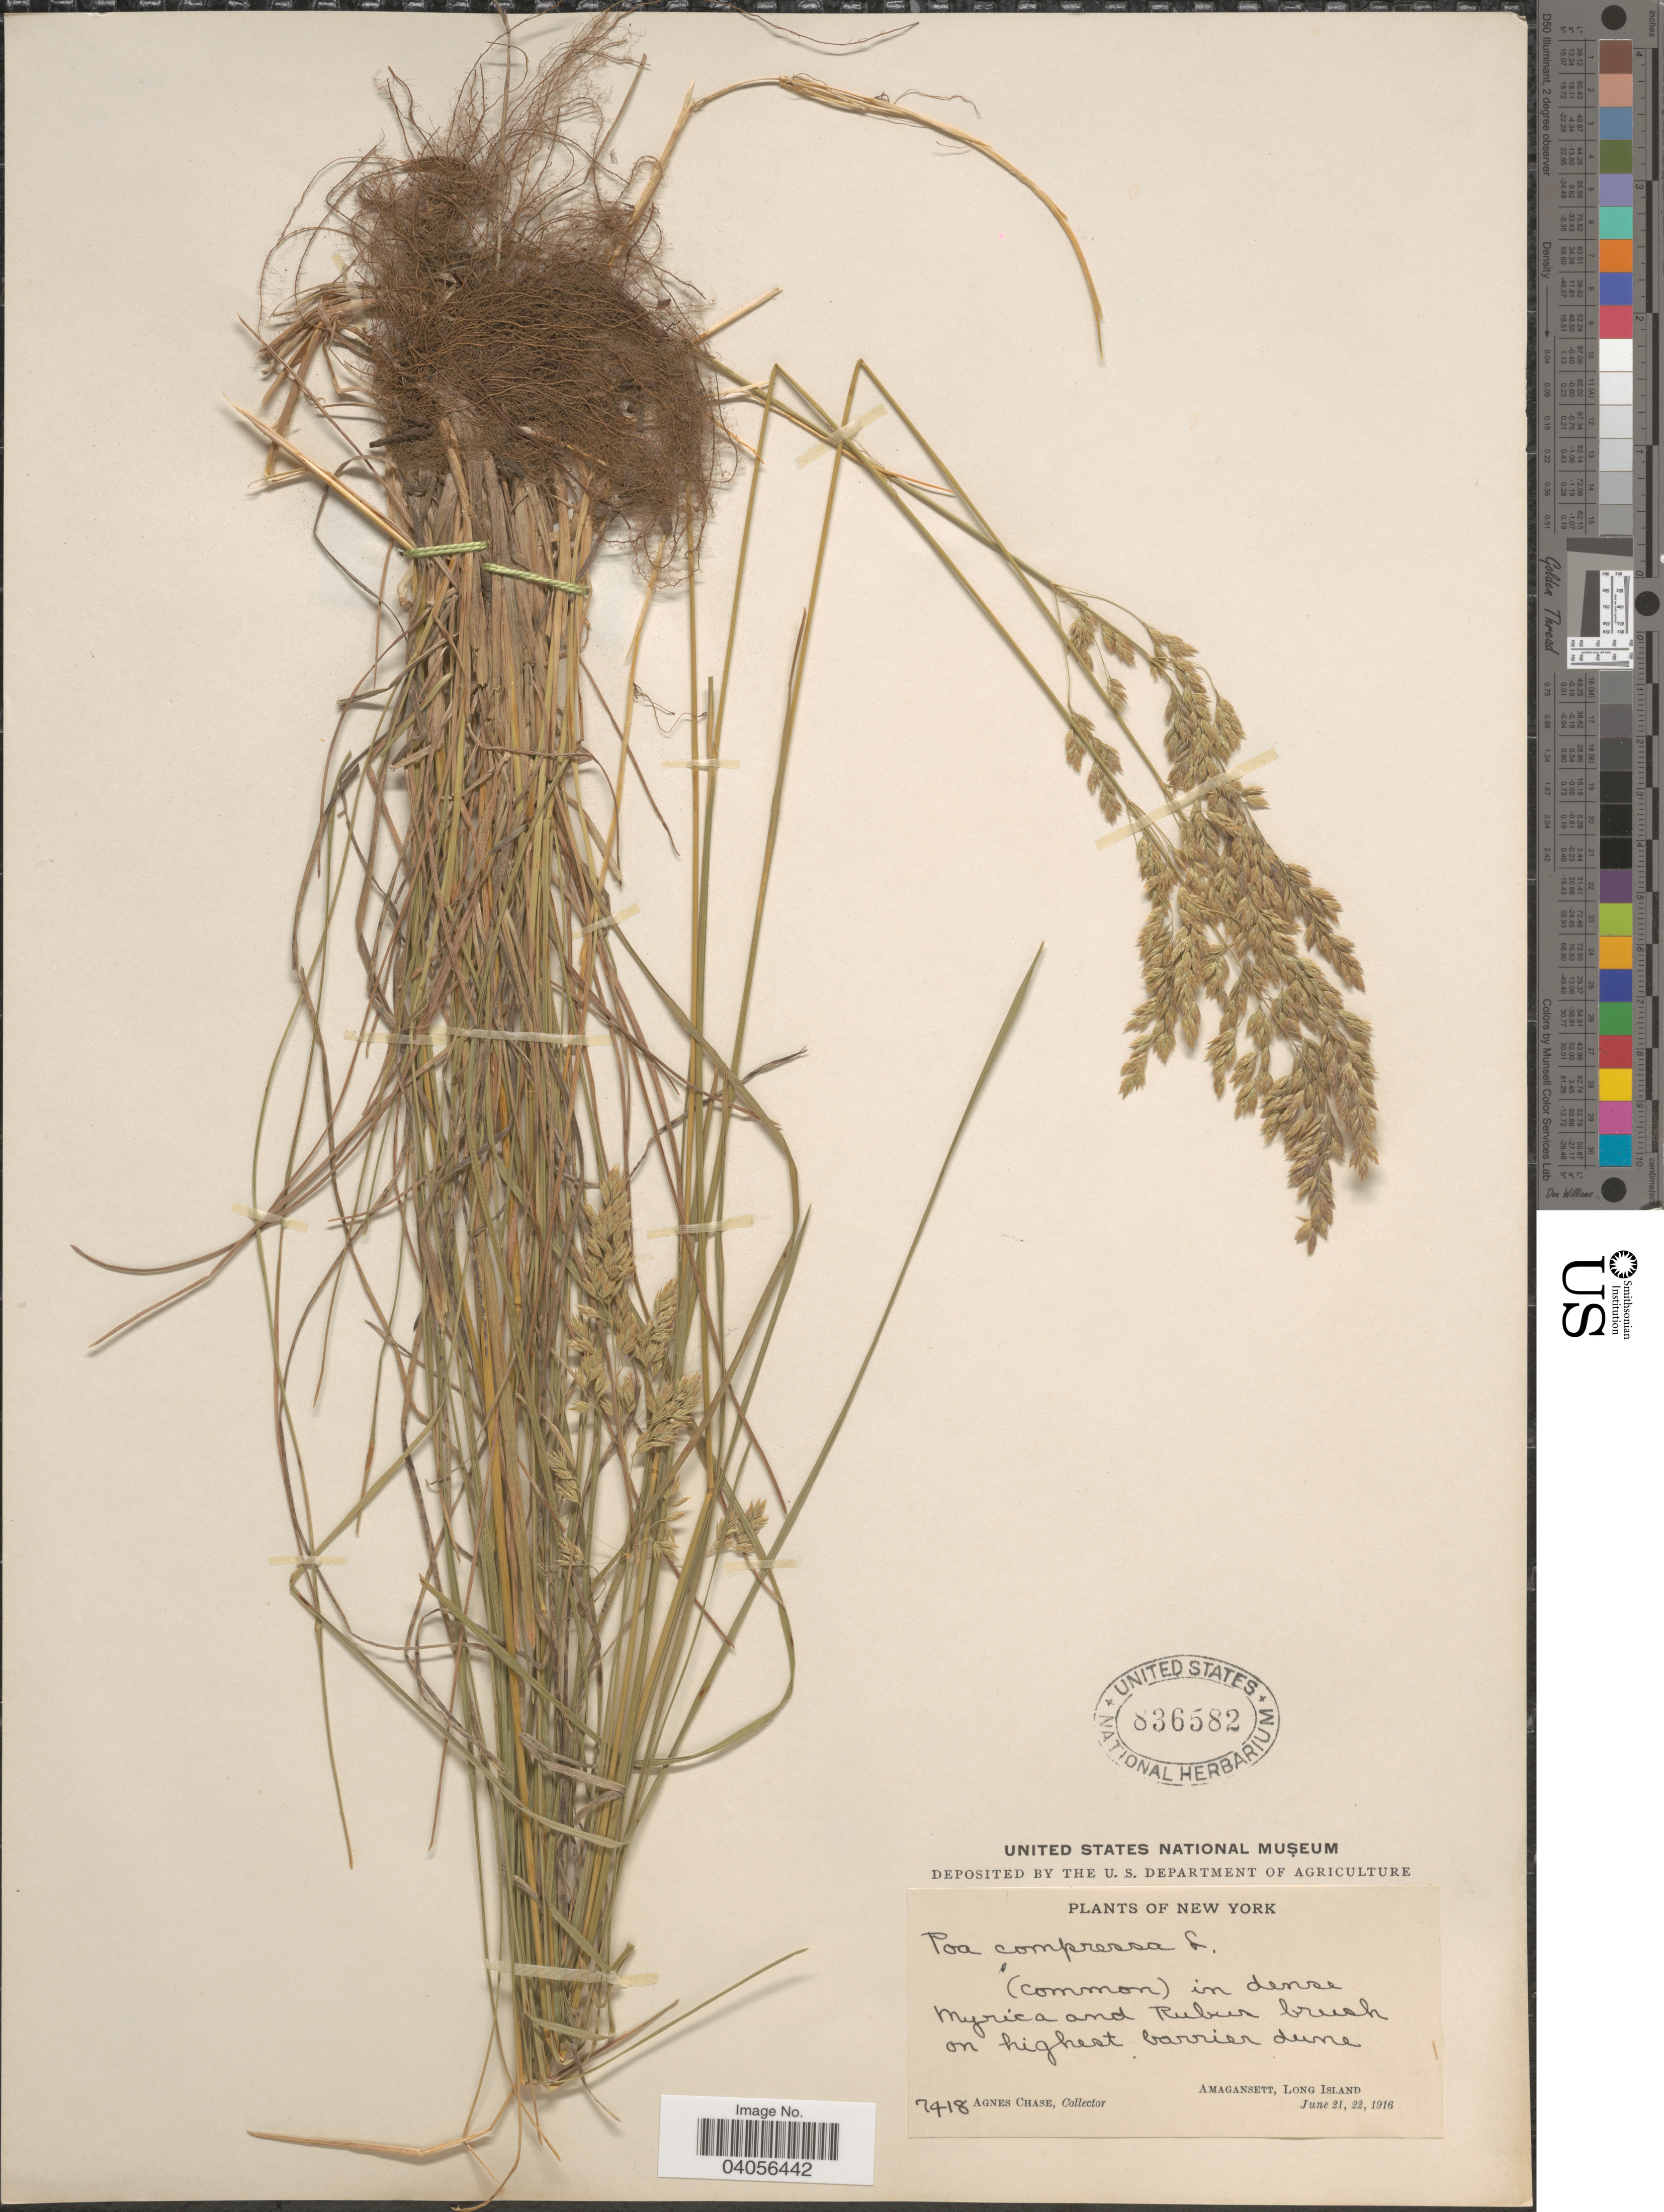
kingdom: Plantae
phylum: Tracheophyta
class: Liliopsida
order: Poales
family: Poaceae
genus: Poa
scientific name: Poa compressa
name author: L.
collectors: A. Chase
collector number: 7418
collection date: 1916-06-21/1916-06-22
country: United States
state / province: New York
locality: Amagansett, Long Island.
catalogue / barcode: US 836582